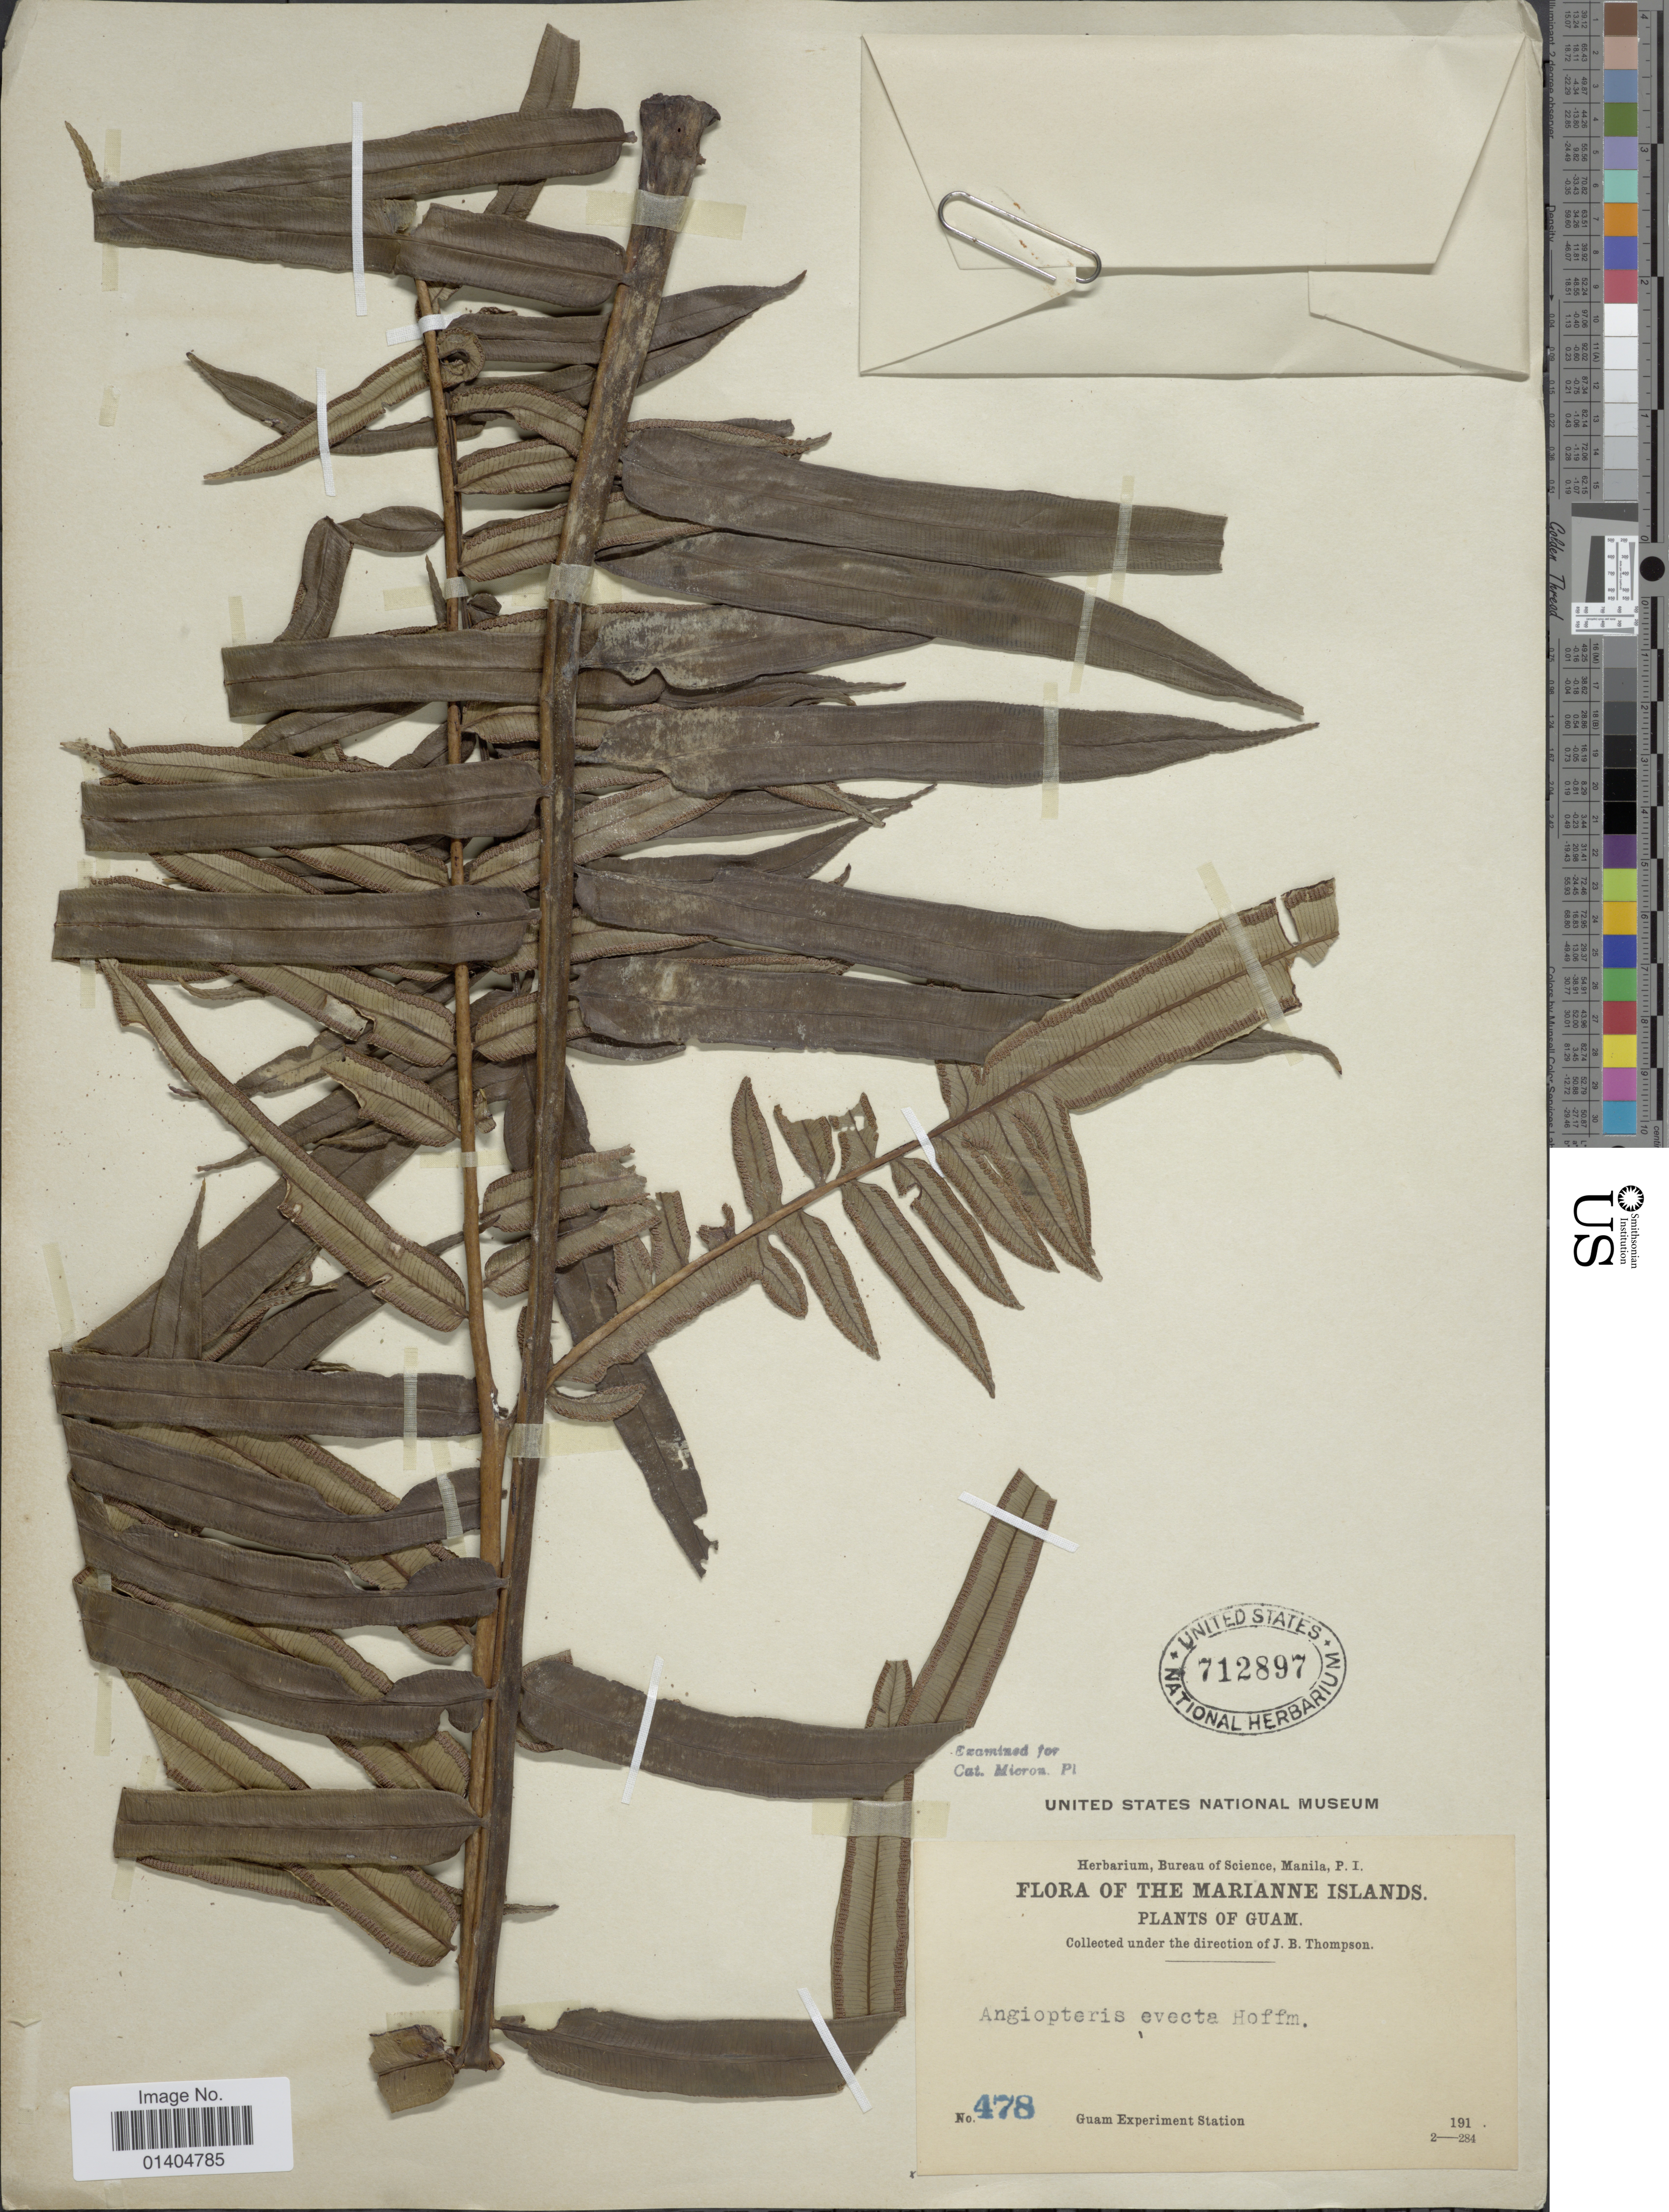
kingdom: Plantae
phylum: Tracheophyta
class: Polypodiopsida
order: Marattiales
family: Marattiaceae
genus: Angiopteris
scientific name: Angiopteris evecta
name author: (G. Forst.) Hoffm.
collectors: J. B. Thompson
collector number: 478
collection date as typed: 191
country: Guam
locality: The Marianne Islands, Guam Experiment Station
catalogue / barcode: US 712897